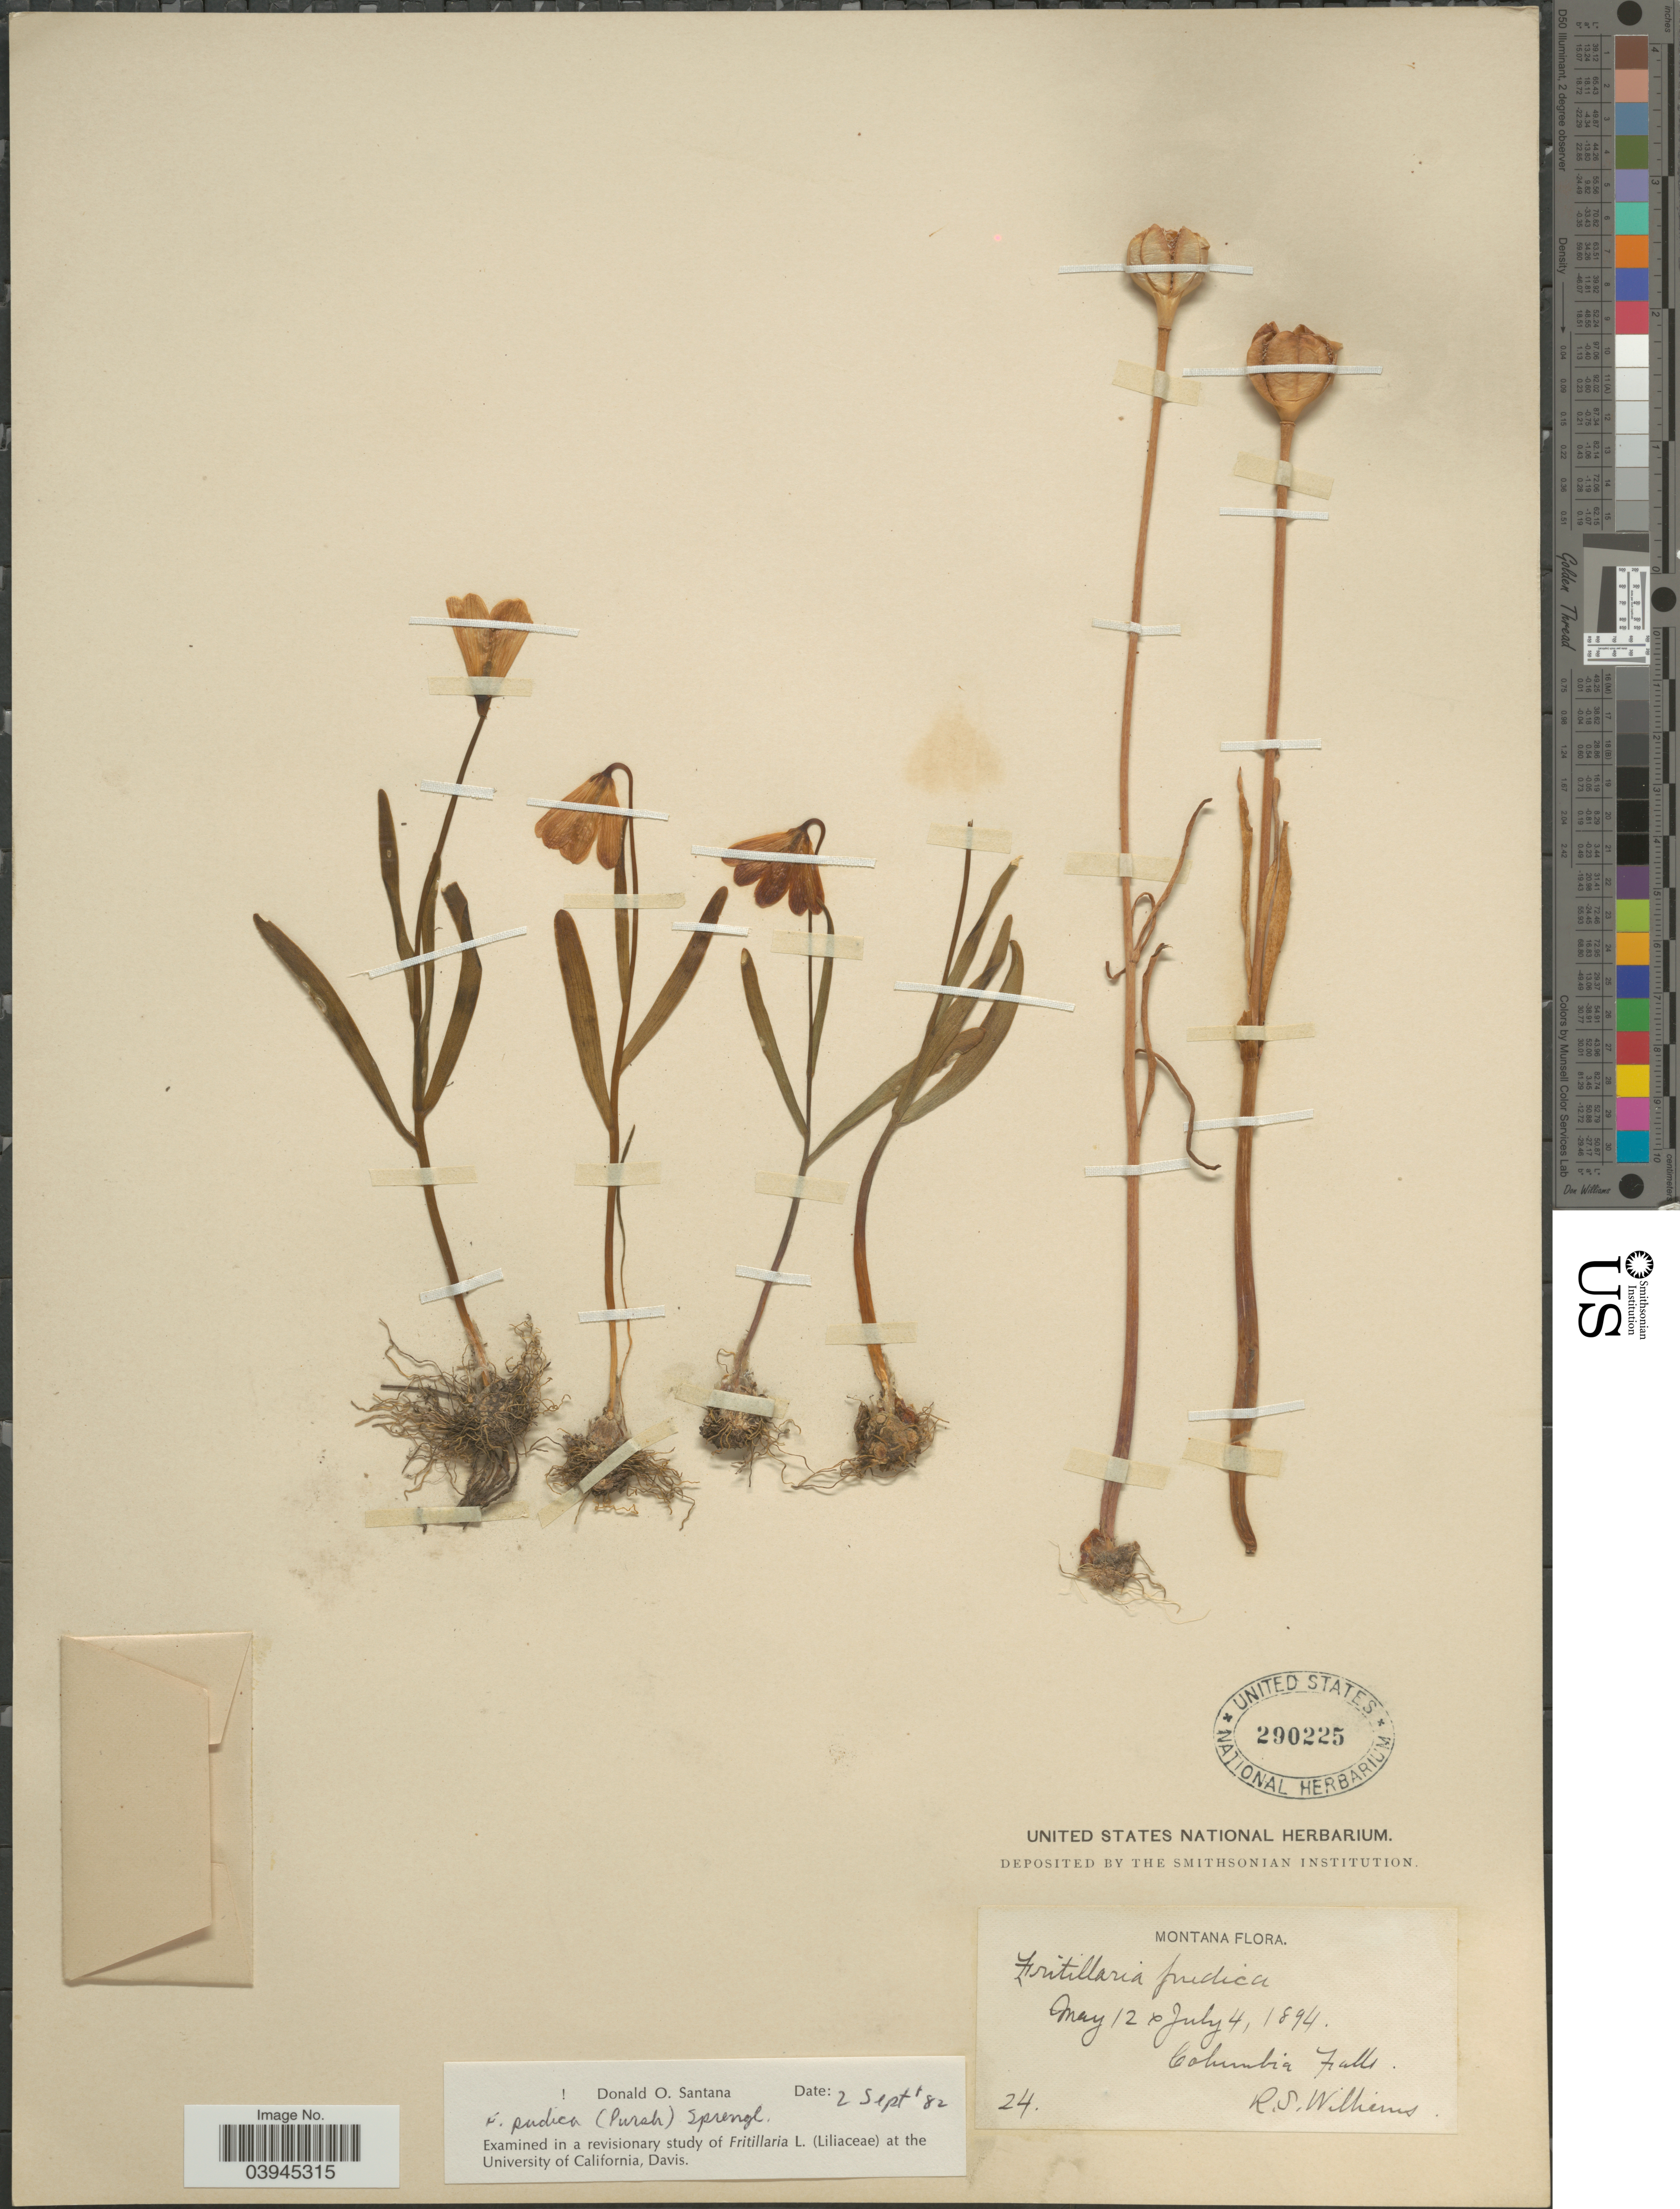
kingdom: Plantae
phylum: Tracheophyta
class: Liliopsida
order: Liliales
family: Liliaceae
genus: Fritillaria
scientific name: Fritillaria pudica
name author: (Pursh) Spreng.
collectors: R. S. Williams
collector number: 24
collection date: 1894-05-12/1894-07-04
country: United States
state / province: Montana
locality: Columbia Falls.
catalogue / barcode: US 290225